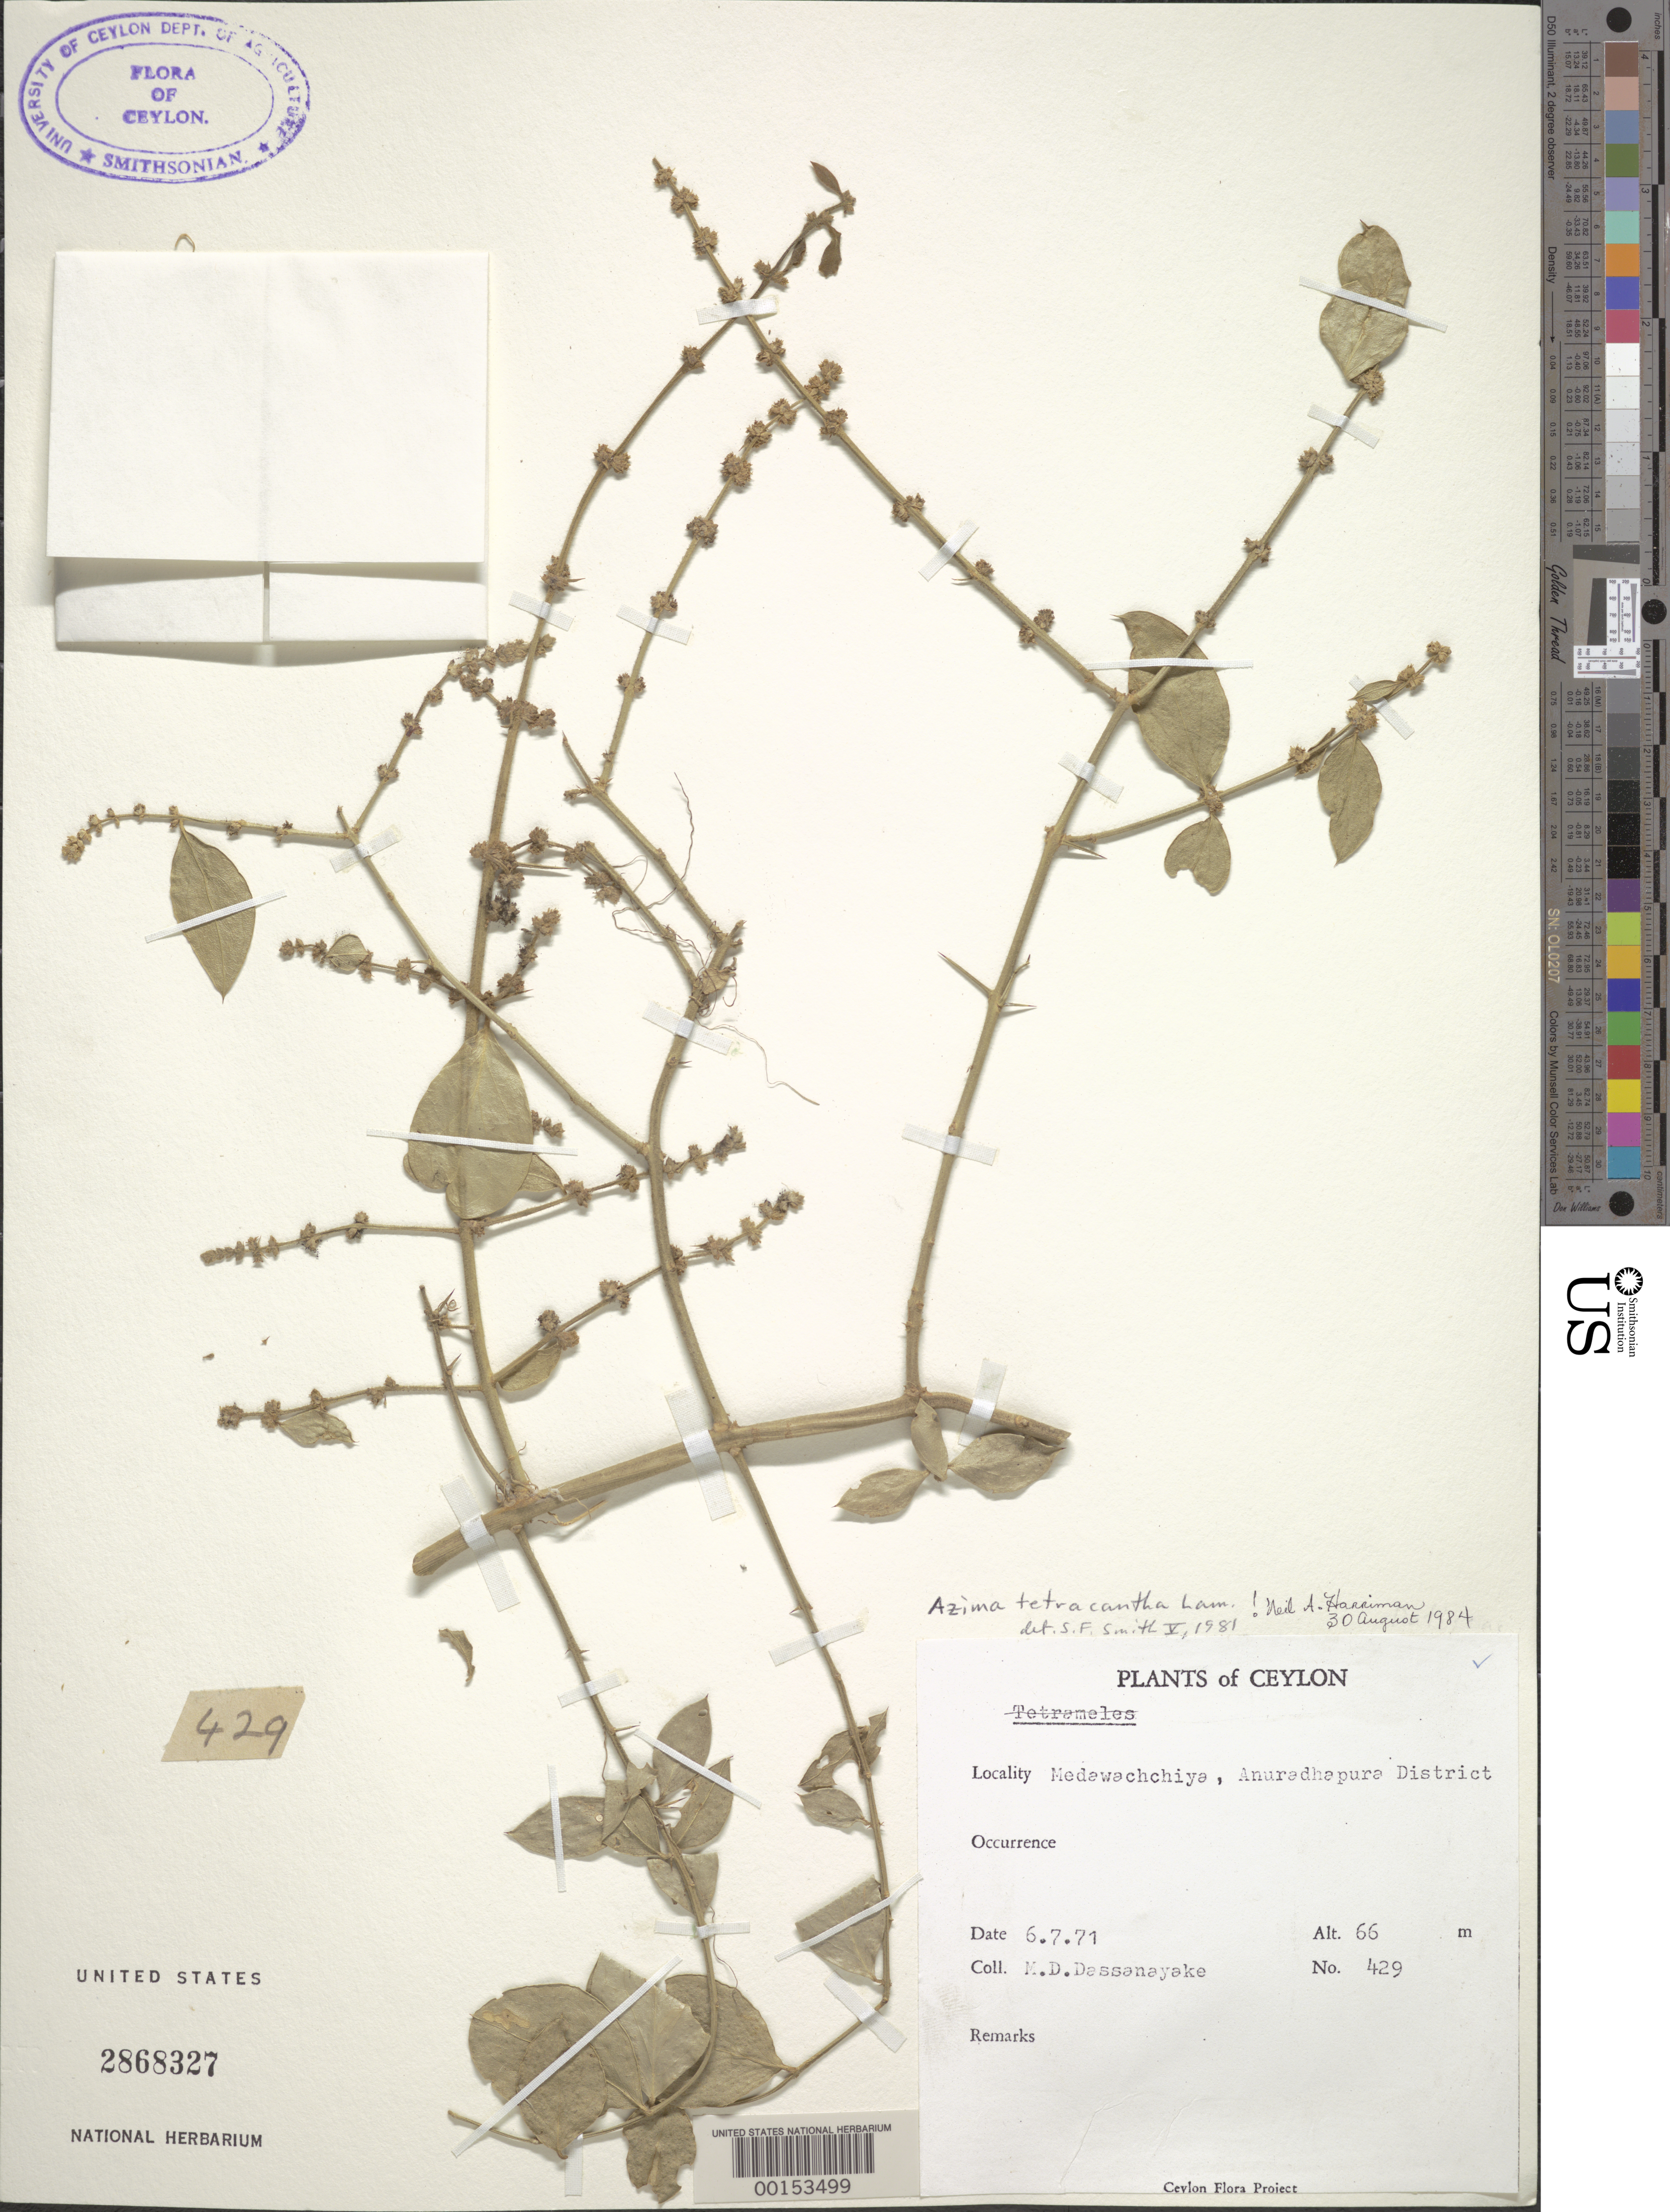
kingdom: Plantae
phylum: Tracheophyta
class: Magnoliopsida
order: Brassicales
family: Salvadoraceae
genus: Azima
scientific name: Azima tetracantha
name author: Lam.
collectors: M. D. Dassanayake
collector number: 429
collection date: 1971-07-06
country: Sri Lanka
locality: Ceylon. Medawachchiya, Anuradhapura District.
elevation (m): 66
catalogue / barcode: US 2868327